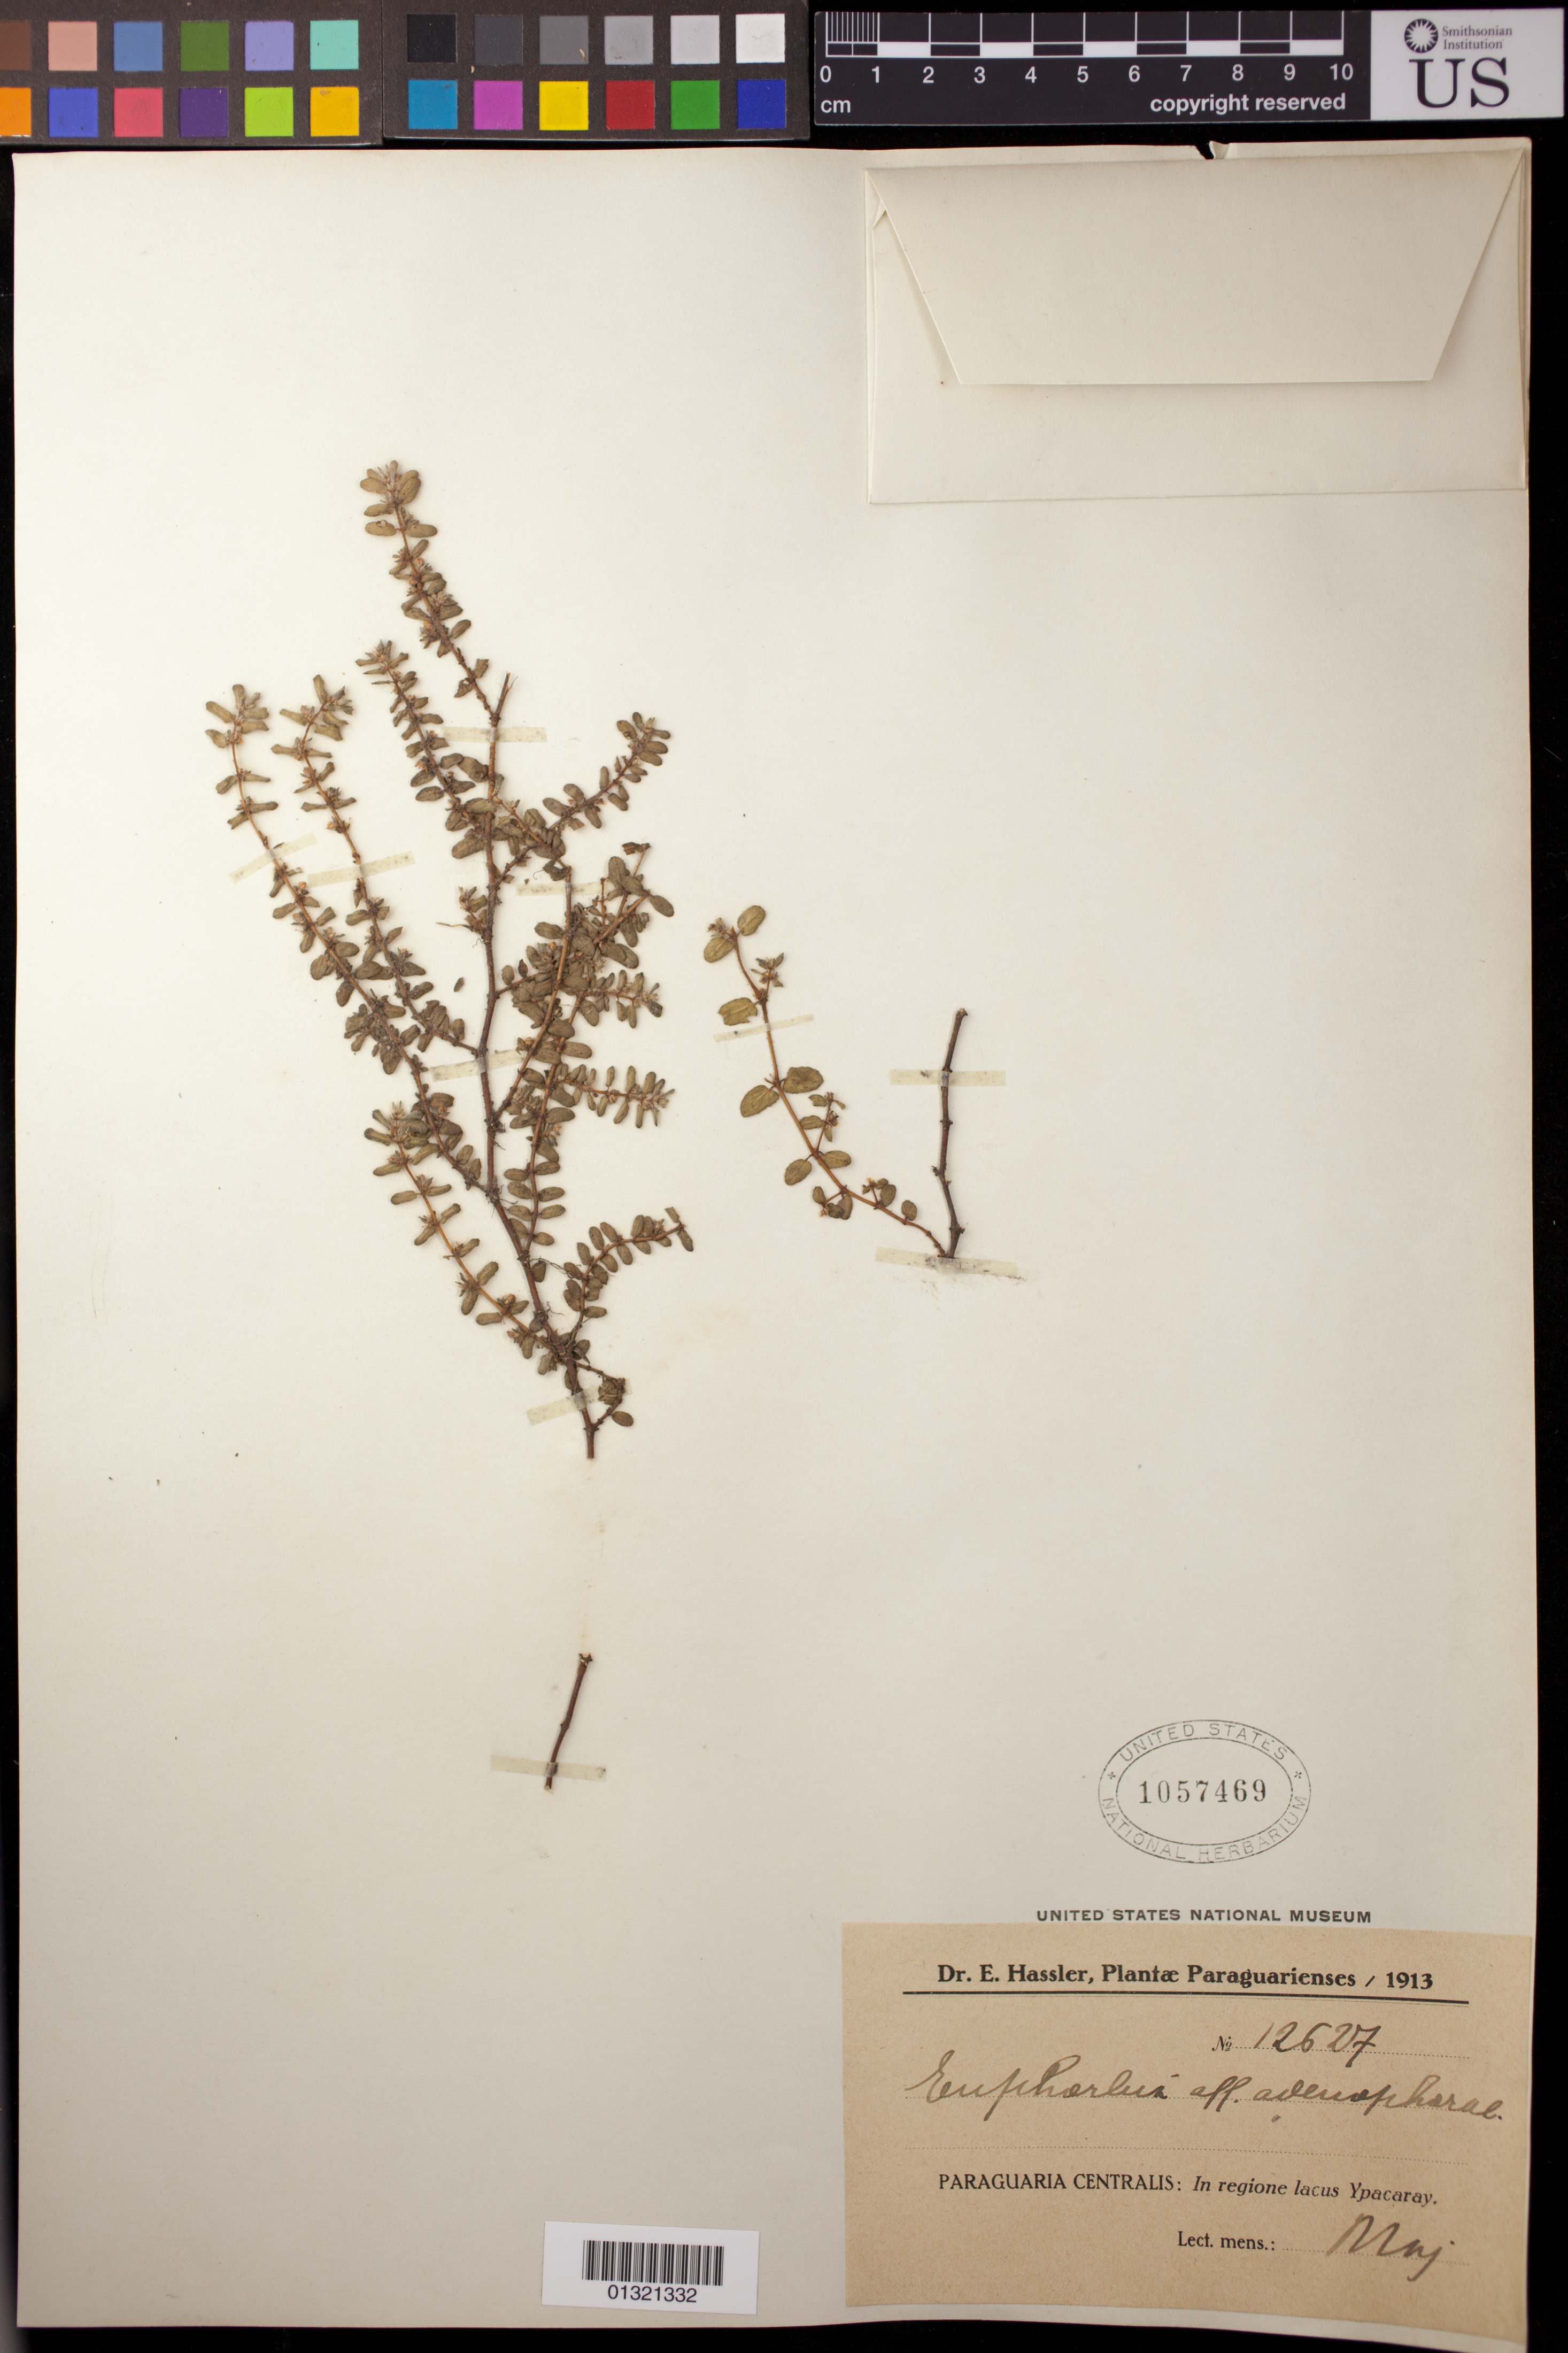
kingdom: Plantae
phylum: Tracheophyta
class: Magnoliopsida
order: Malpighiales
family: Euphorbiaceae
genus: Euphorbia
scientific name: Euphorbia dioeca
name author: Kunth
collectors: E. Hassler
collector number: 12627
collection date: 1913-05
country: Paraguay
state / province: Central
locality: Ypacaray [Ypacarai]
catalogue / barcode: US 1057469